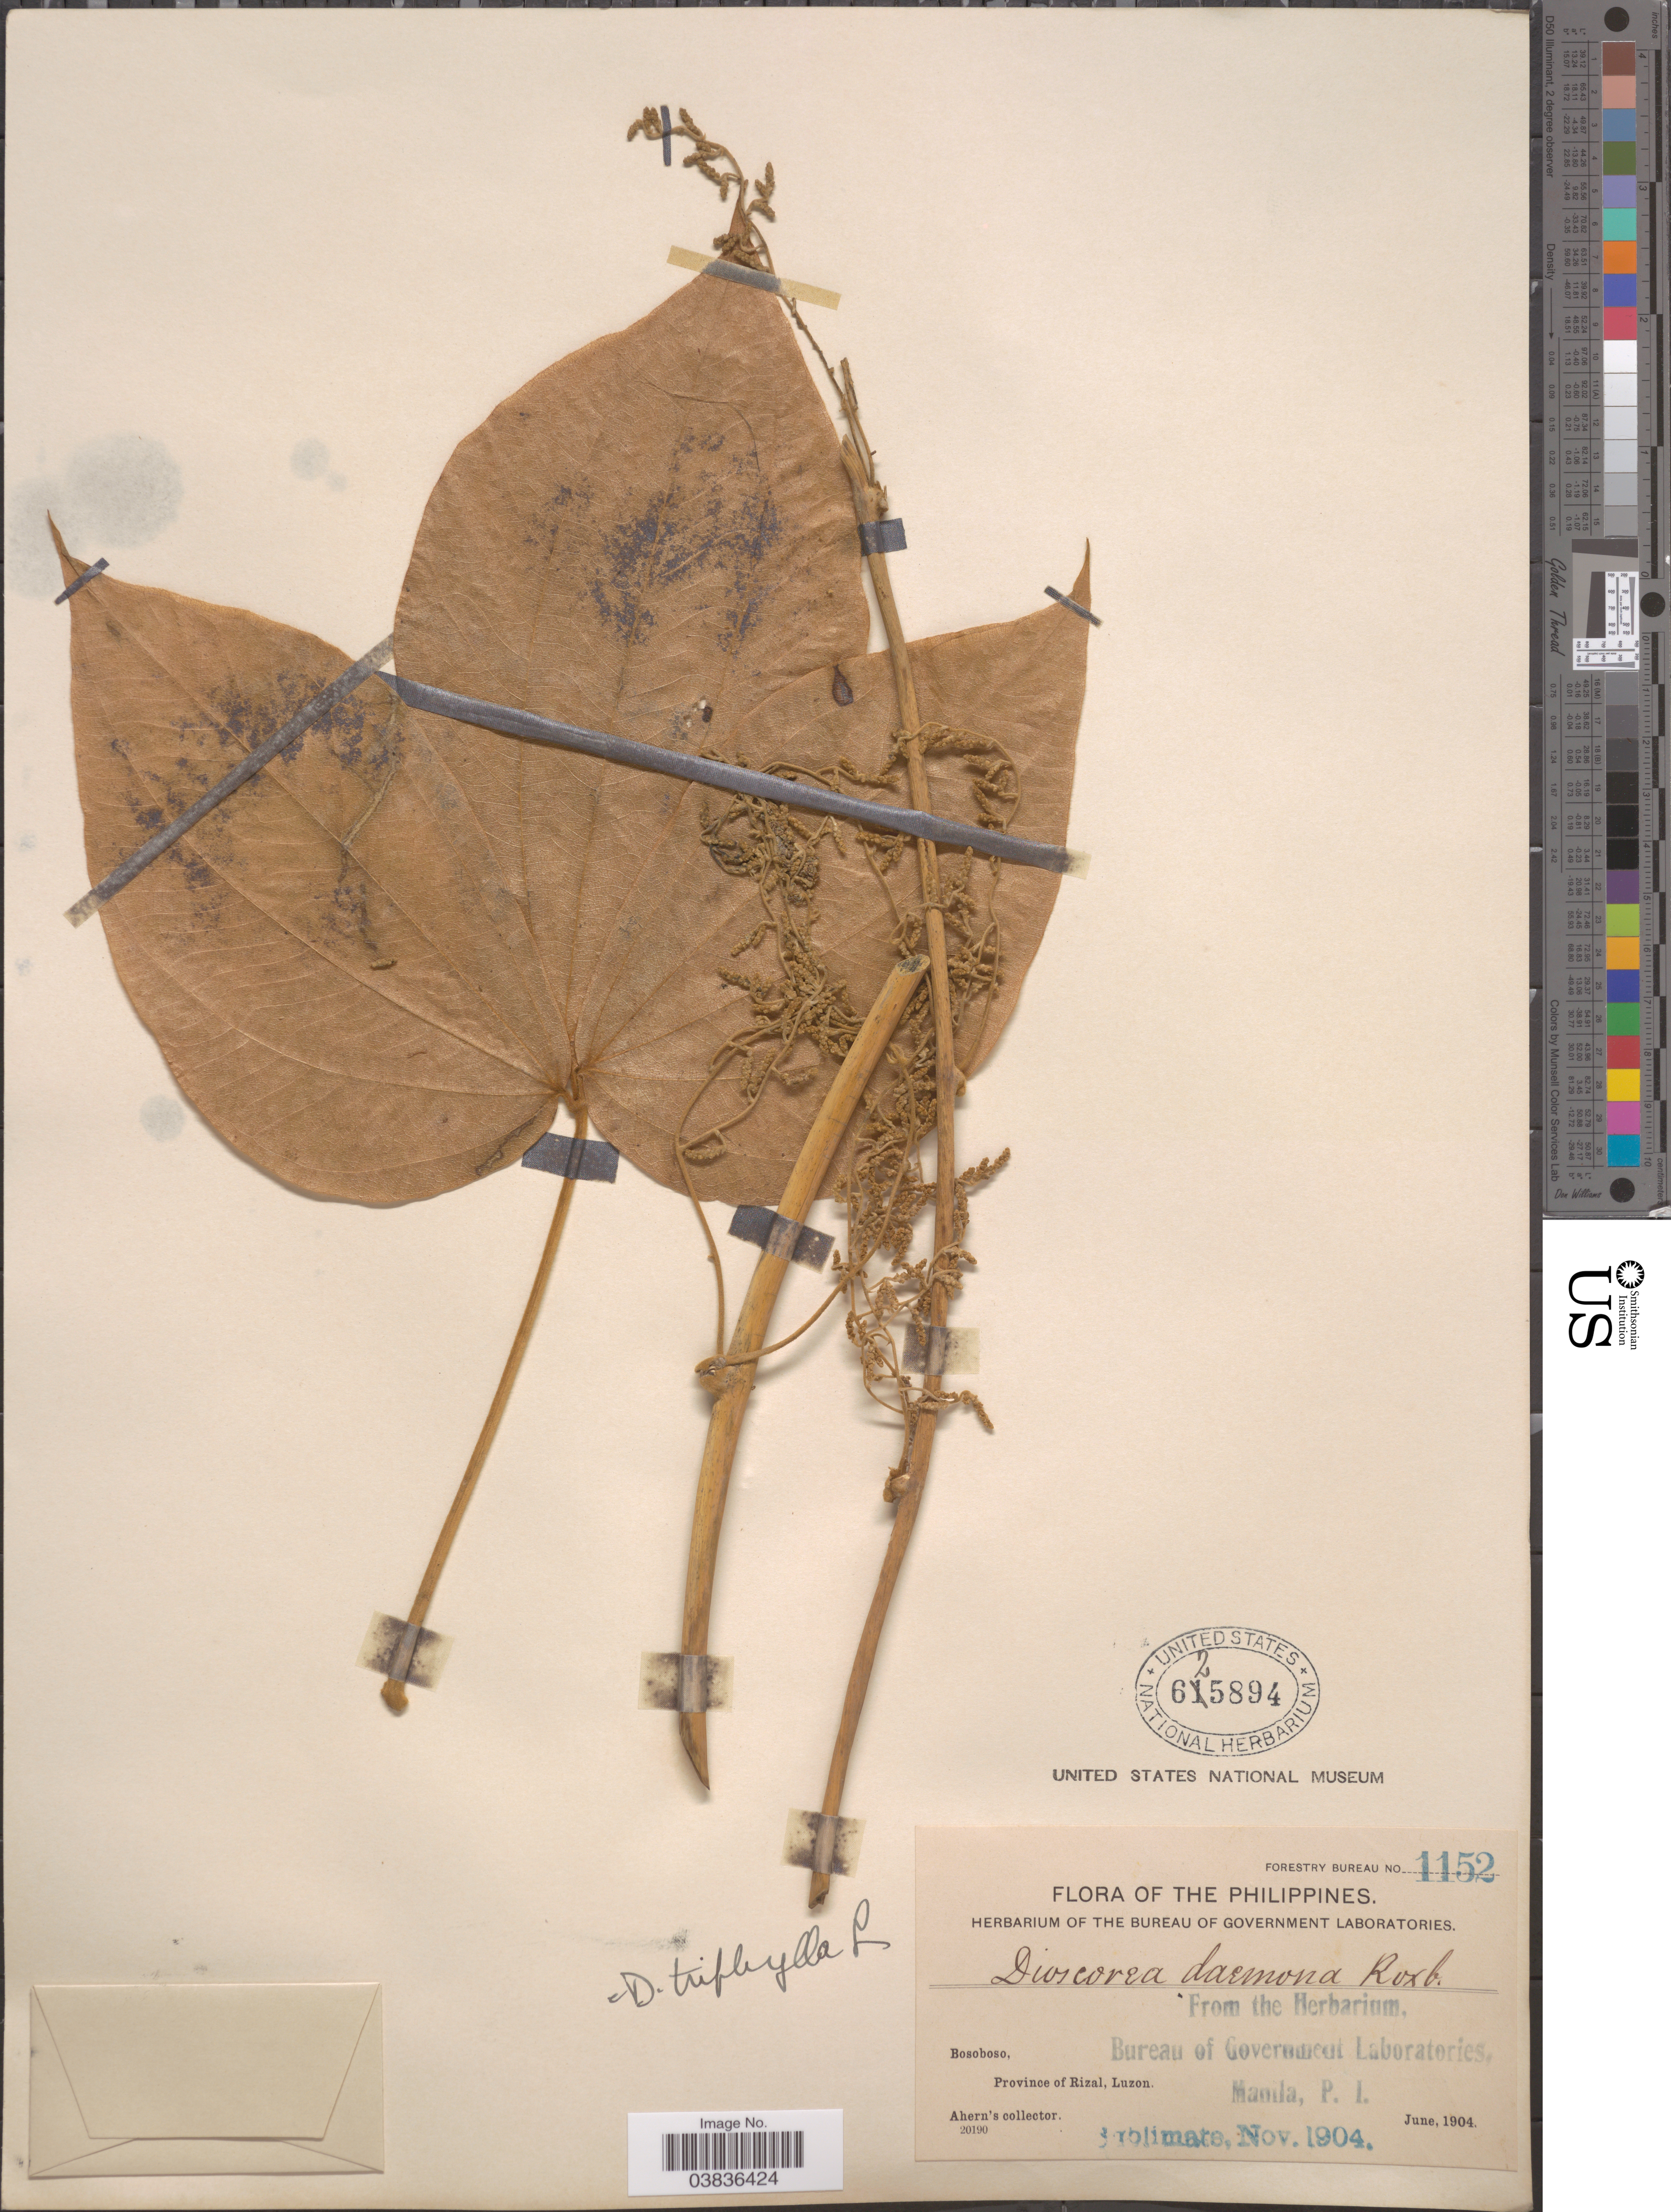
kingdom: Plantae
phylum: Tracheophyta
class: Liliopsida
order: Dioscoreales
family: Dioscoreaceae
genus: Dioscorea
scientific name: Dioscorea hispida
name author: Dennst.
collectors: Ahern's collector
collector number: Forestry Bureau 1152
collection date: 1904-06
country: Philippines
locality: Bosoboso. Province of Rizal, Luzon.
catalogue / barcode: US 625894